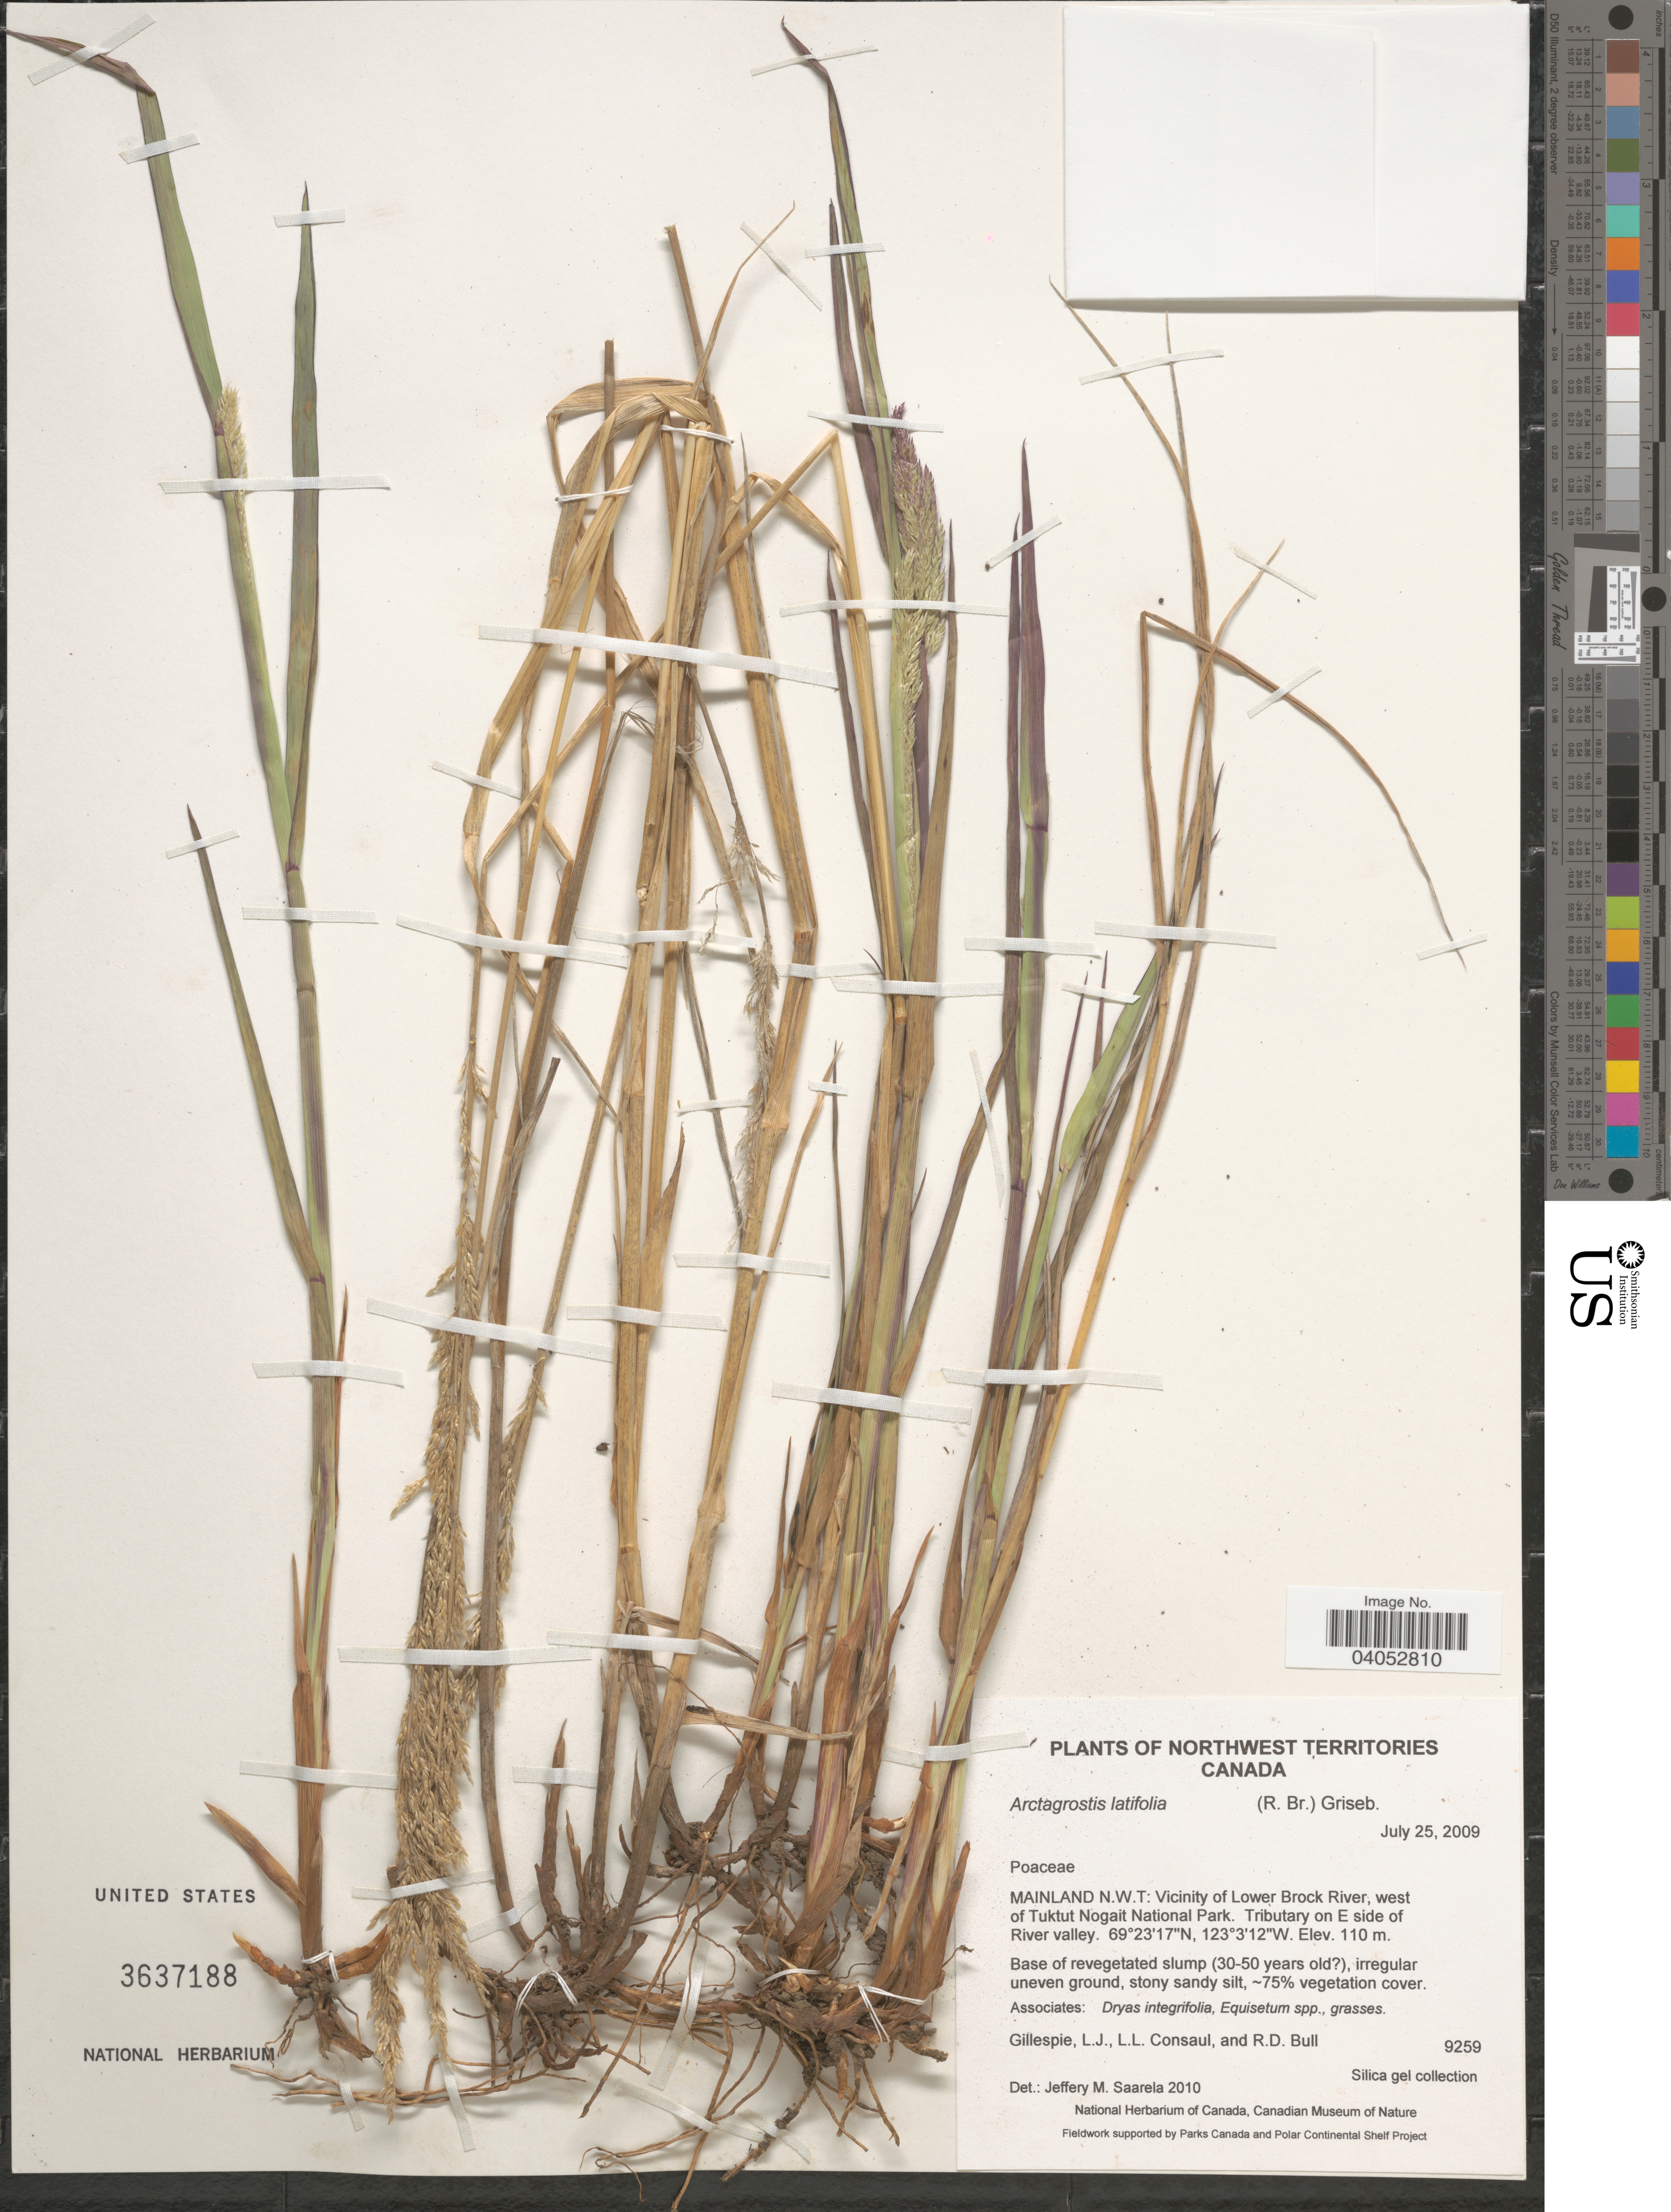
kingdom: Plantae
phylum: Tracheophyta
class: Liliopsida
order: Poales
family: Poaceae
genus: Arctagrostis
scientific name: Arctagrostis latifolia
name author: (R. Br.) Griseb.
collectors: L. Gillespie, L. Consaul & R. Bull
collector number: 9259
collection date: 2009-07-25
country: Canada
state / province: Northwest Territories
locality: Mainland N.W.T: Vicinity of Lower Brock River, west of Tuktut Nogait National Park. Tributary on E side of River valley.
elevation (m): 110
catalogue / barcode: US 3637188